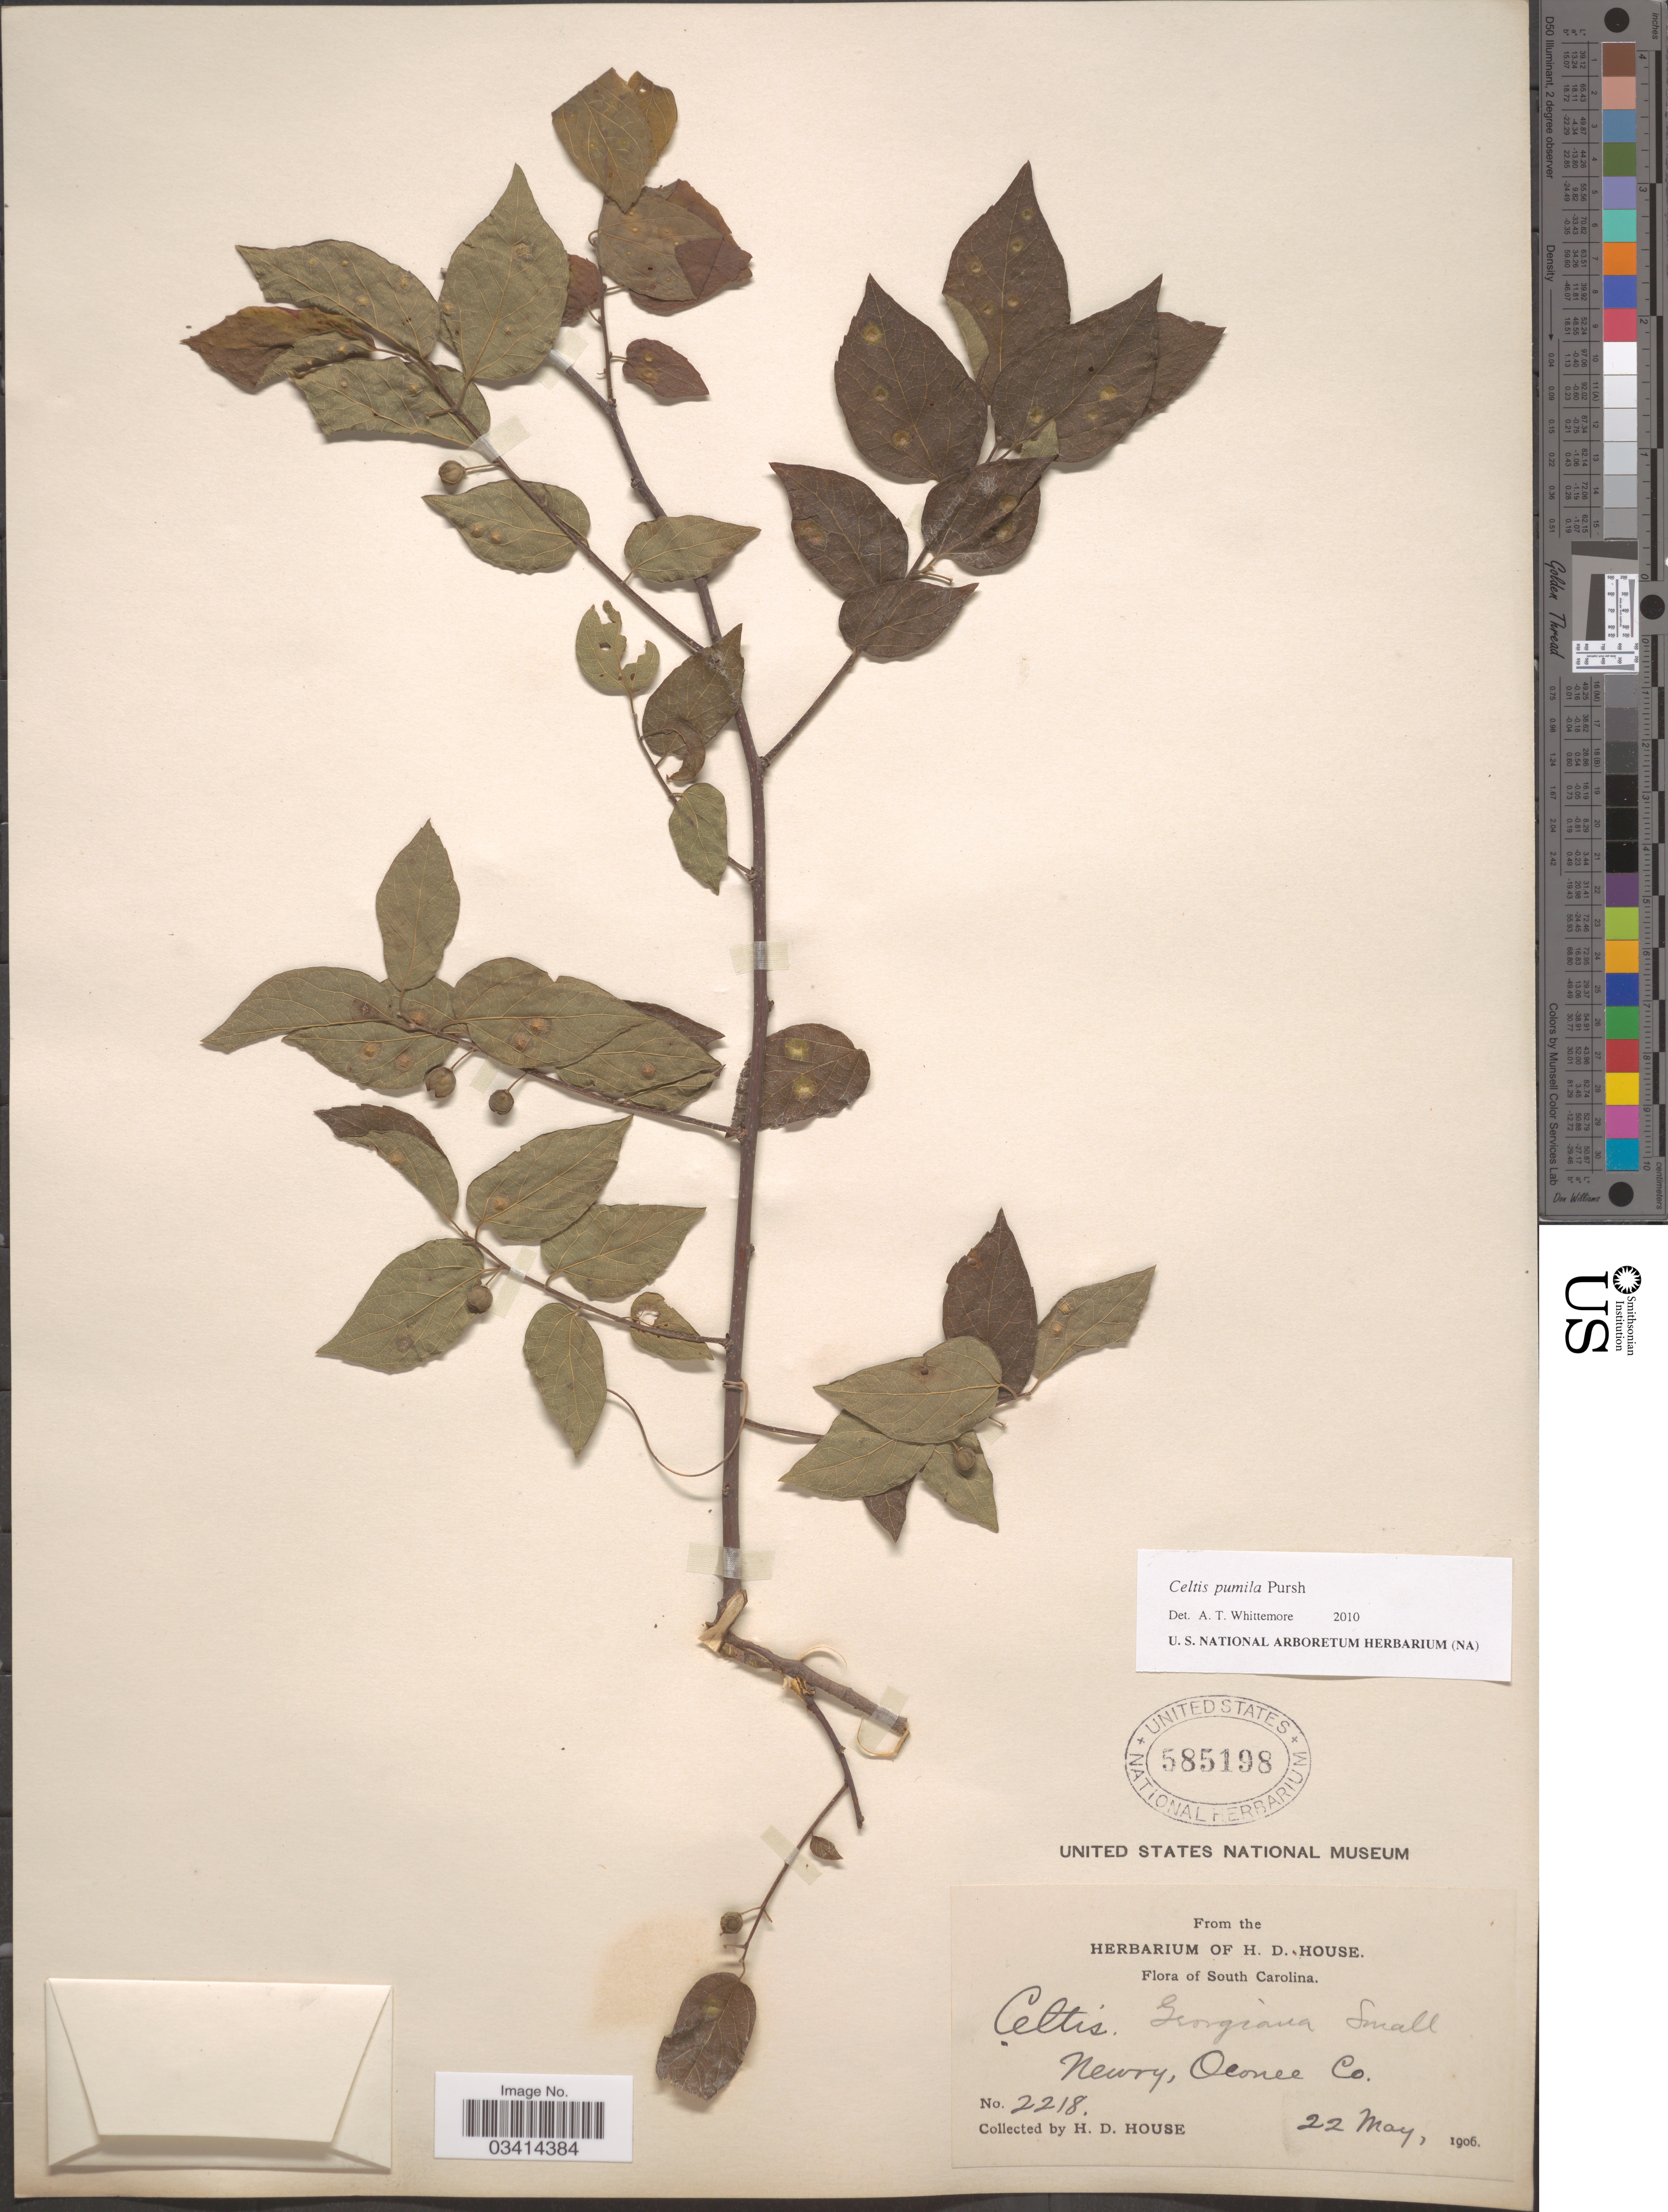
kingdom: Plantae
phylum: Tracheophyta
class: Magnoliopsida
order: Rosales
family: Cannabaceae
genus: Celtis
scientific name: Celtis tenuifolia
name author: Nutt.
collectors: H. D. House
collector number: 2218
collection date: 1906-05-22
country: United States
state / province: South Carolina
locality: Newry, Oconee Co.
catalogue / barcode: US 585198